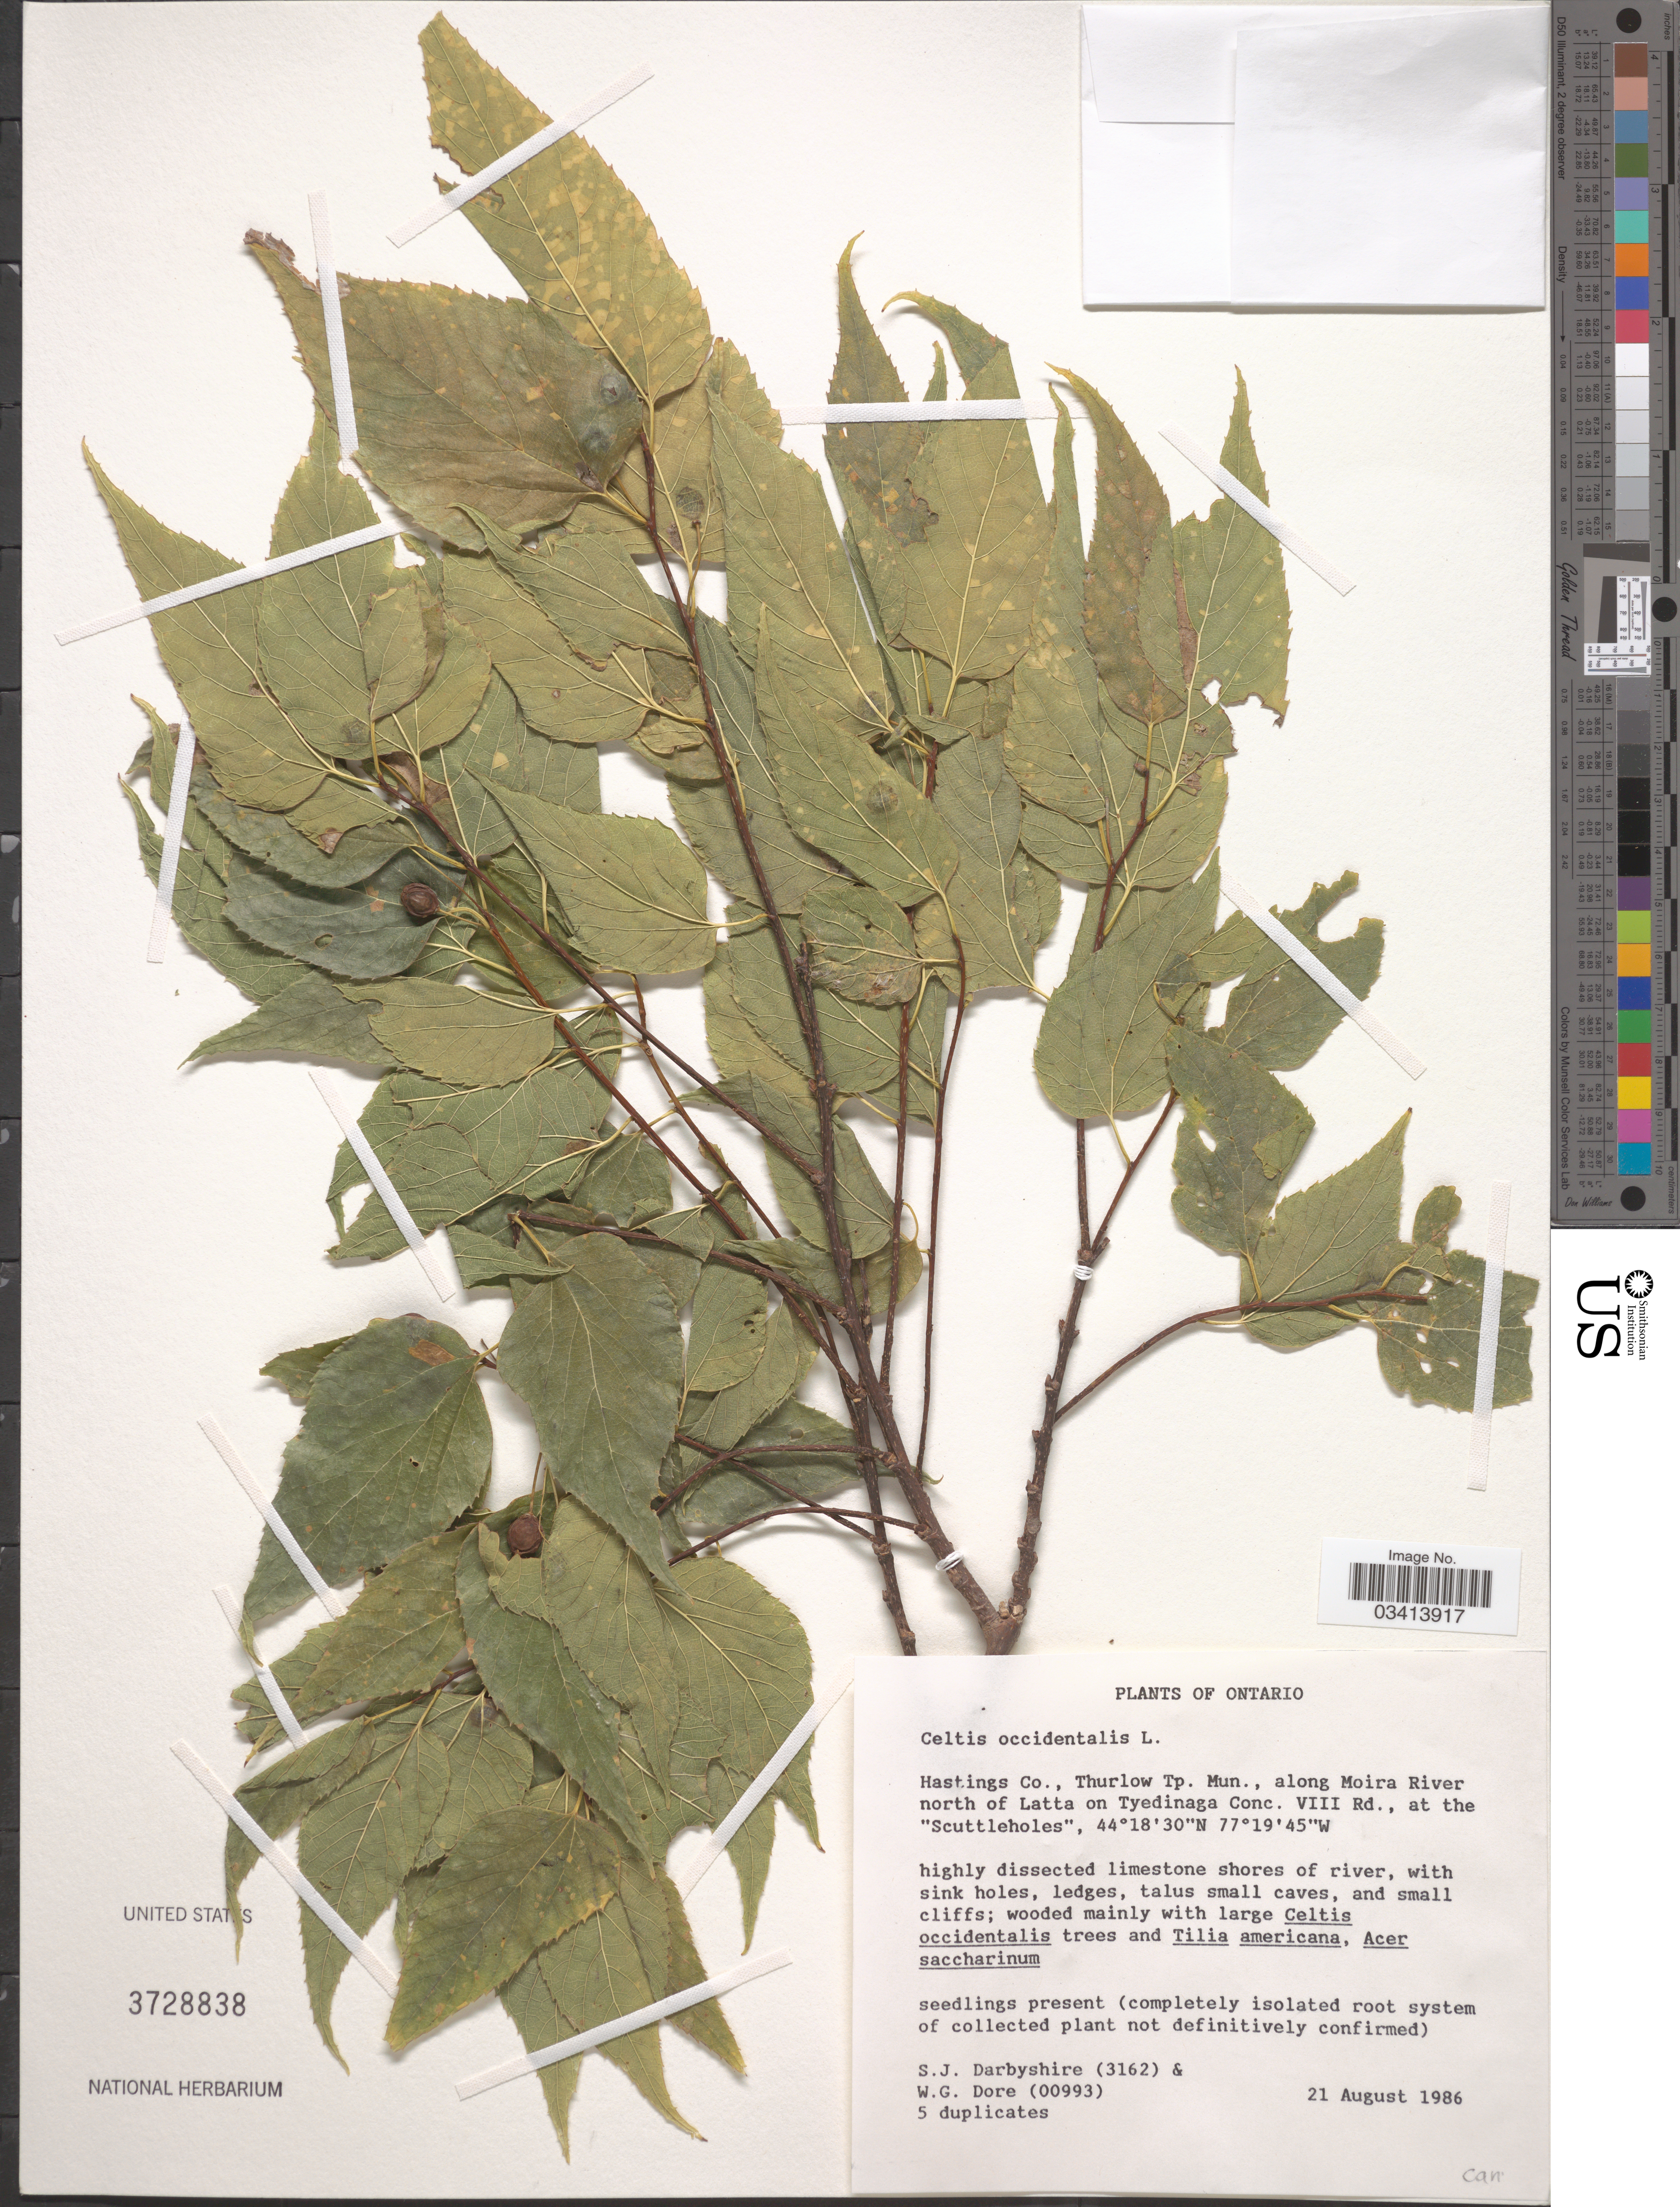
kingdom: Plantae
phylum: Tracheophyta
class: Magnoliopsida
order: Rosales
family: Cannabaceae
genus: Celtis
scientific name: Celtis occidentalis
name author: L.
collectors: S. Darbyshire & W. Dore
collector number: (3162) & (00993)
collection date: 1986-08-21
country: Canada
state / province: Ontario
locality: Hastings Co., Thrulow Tp. Mun., along Moira River north of Latta on Tyedinaga Conc. VIII Rd., at the "Scuttleholes".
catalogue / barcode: US 3728838